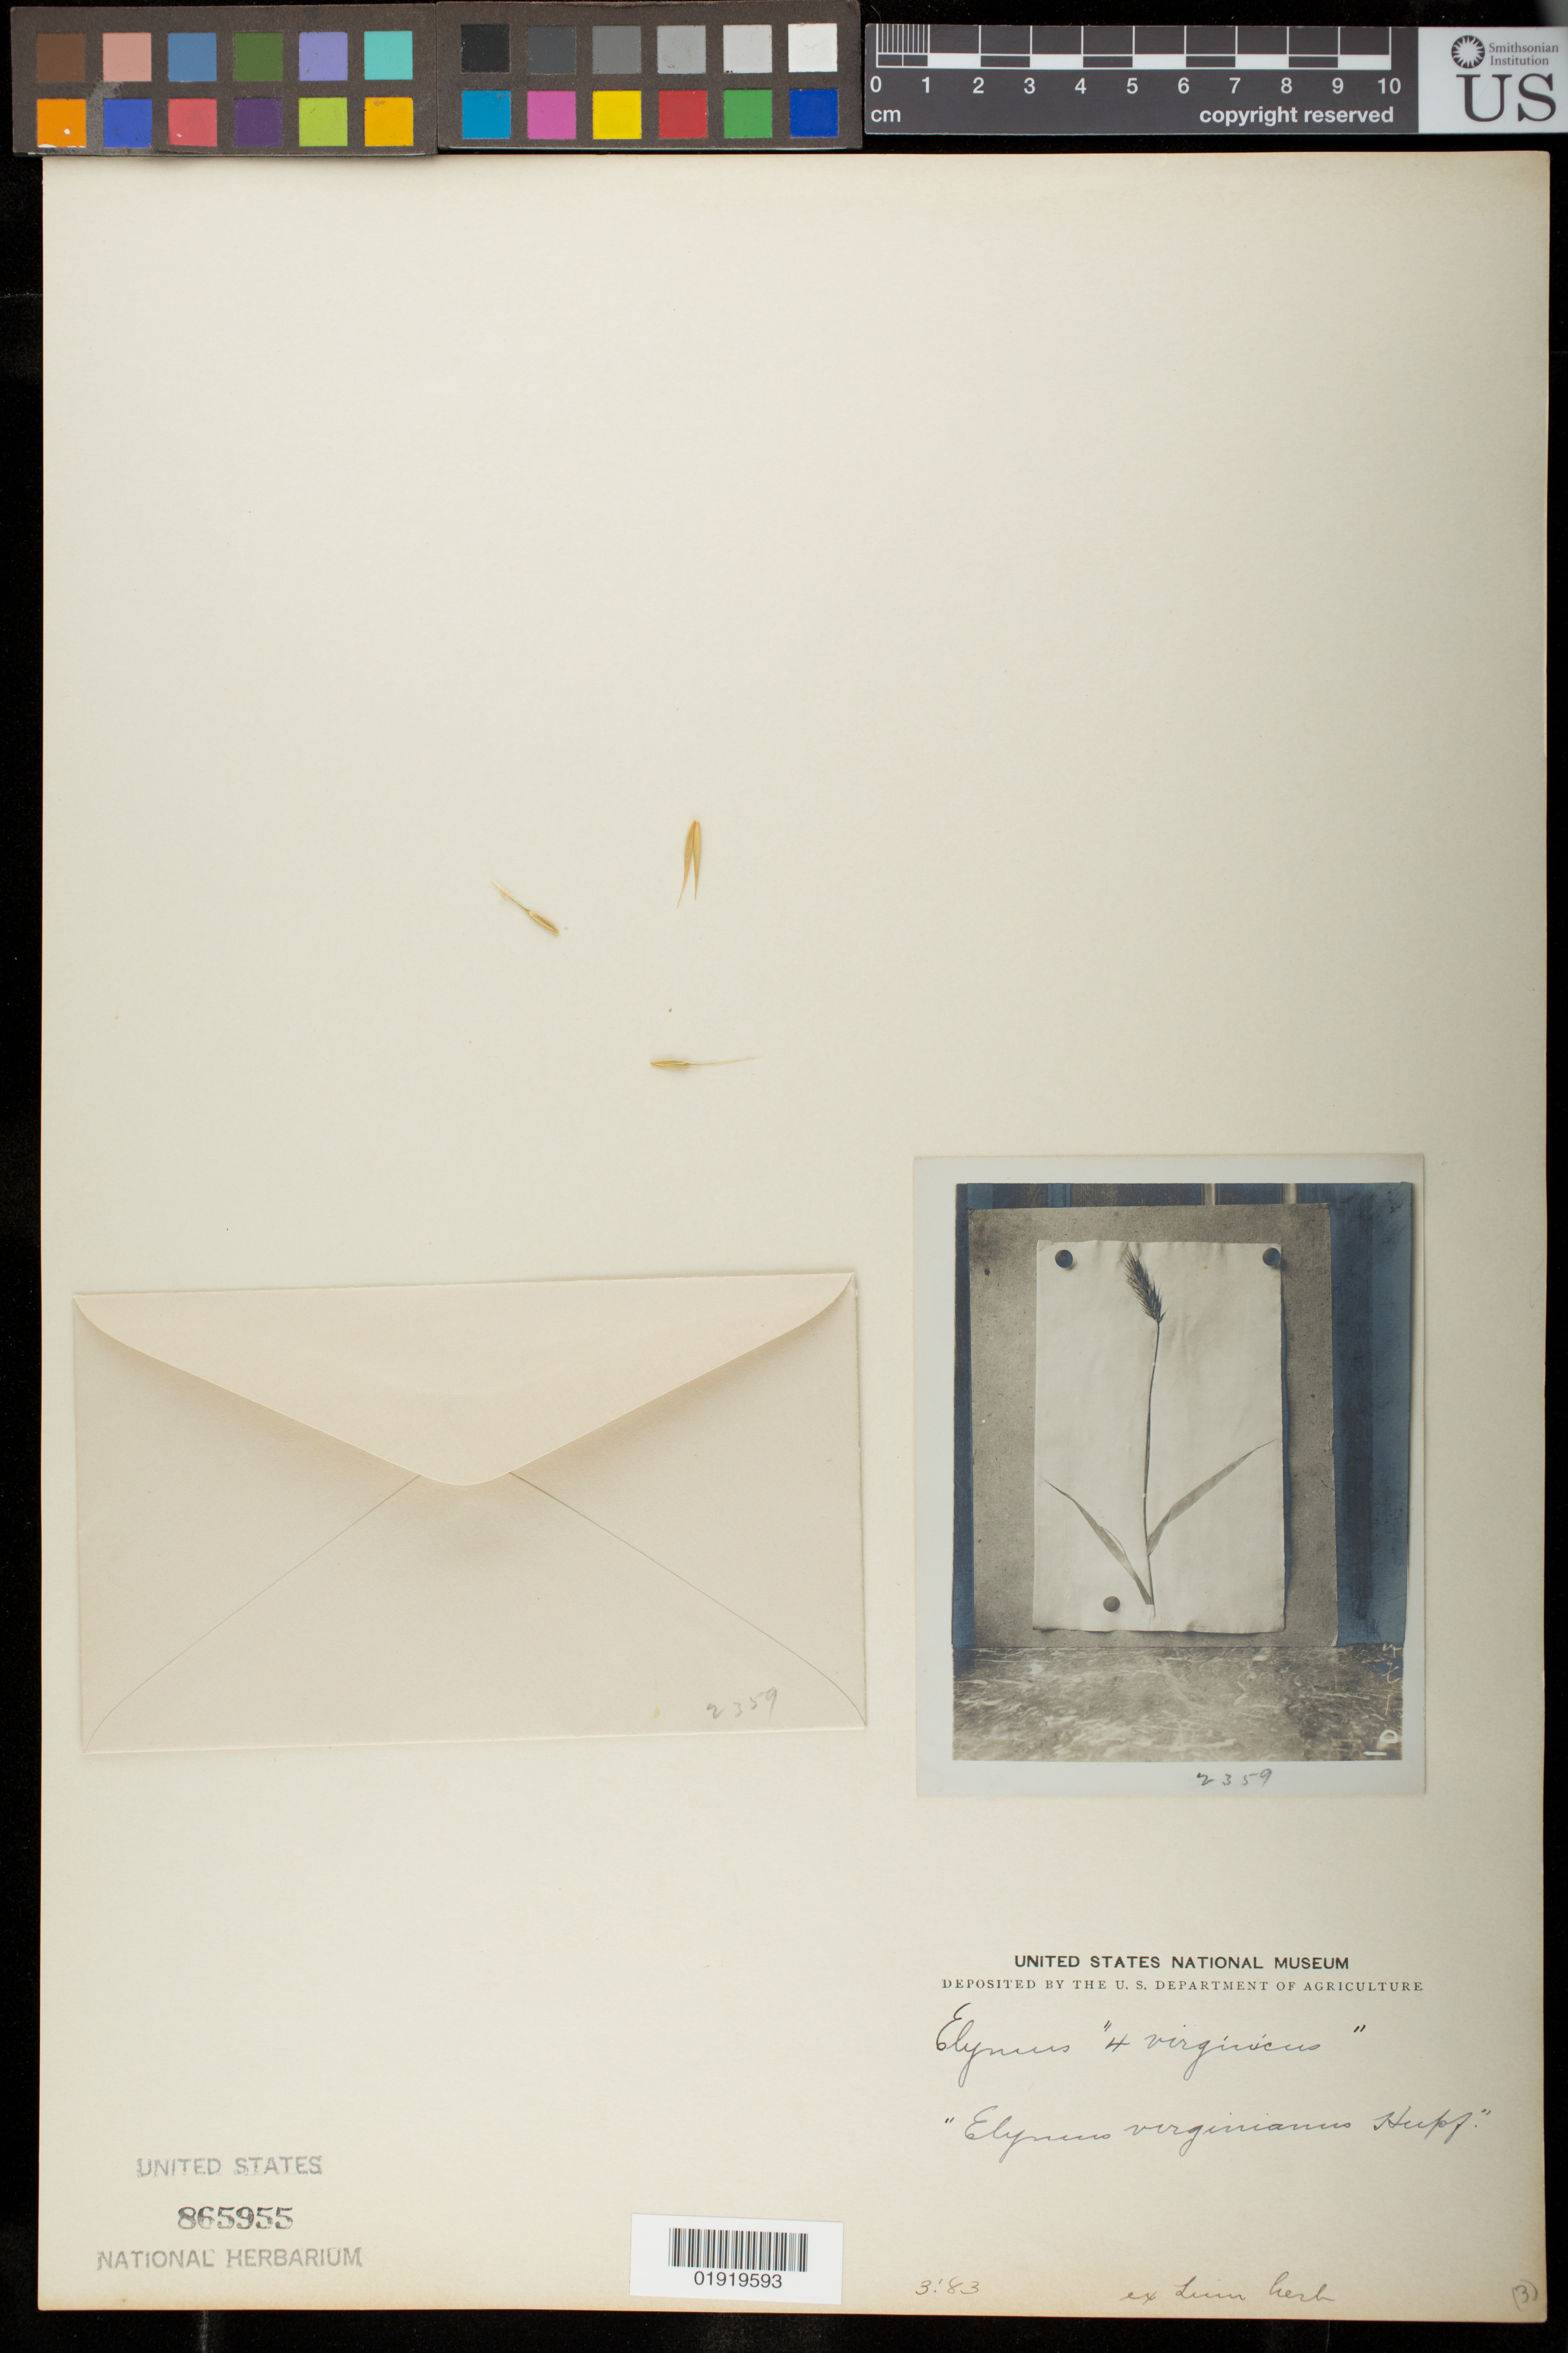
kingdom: Plantae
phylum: Tracheophyta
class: Liliopsida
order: Poales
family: Poaceae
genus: Elymus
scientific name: Elymus virginicus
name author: L.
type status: Type Collection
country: United States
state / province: Virginia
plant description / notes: Photograph and fragmentary material of type specimen ex herb. Linn.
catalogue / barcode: US 865955